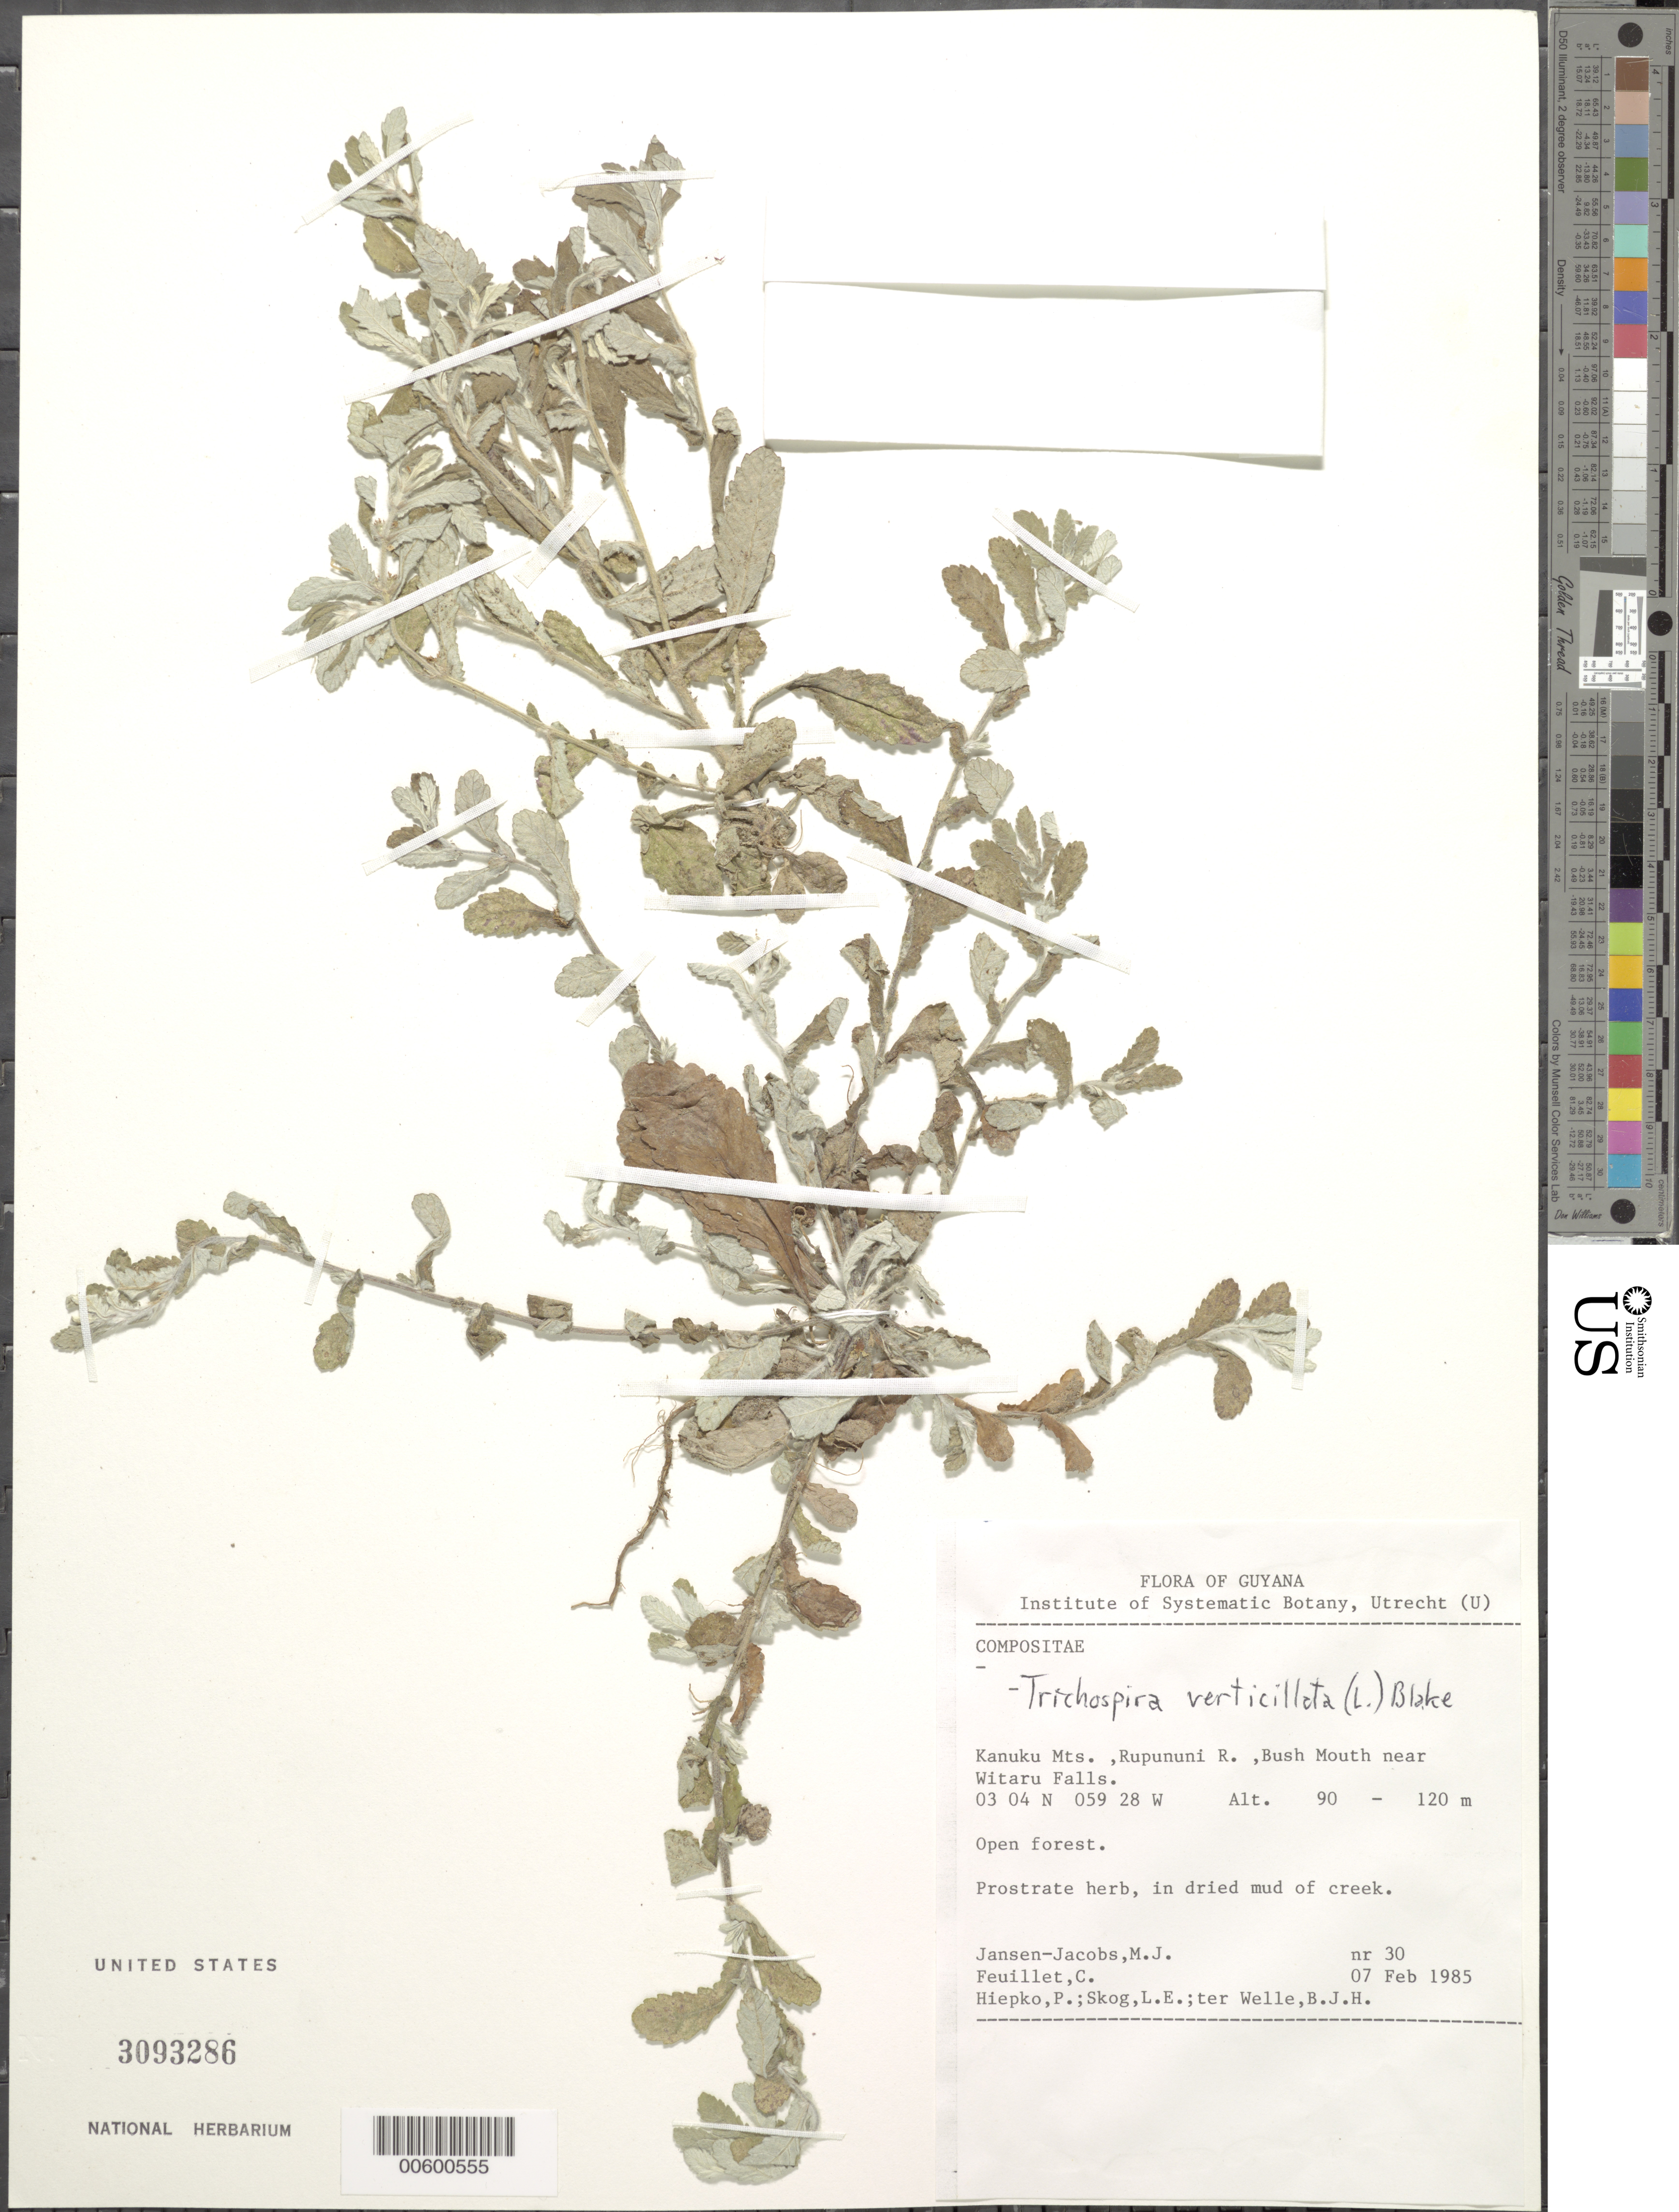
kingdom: Plantae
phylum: Tracheophyta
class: Magnoliopsida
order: Asterales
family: Asteraceae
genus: Trichospira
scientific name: Trichospira verticillata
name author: (L.) S.F. Blake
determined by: Funk, Vicki A., (BOT), Smithsonian Institution - National Museum of Natural History (UNITED STATES)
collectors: M. J. Jansen-Jacobs, C. Feuillet, P. H. Hiepko, L. E. Skog & B. Welle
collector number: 30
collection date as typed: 7-Feb-85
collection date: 1985-02-07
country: Guyana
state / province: U. Takutu-U. Essequibo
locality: Kanuku Mts., Rupununi R., Bush Mouth near Witaru Falls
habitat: Open forest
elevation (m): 90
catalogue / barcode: US 3093286